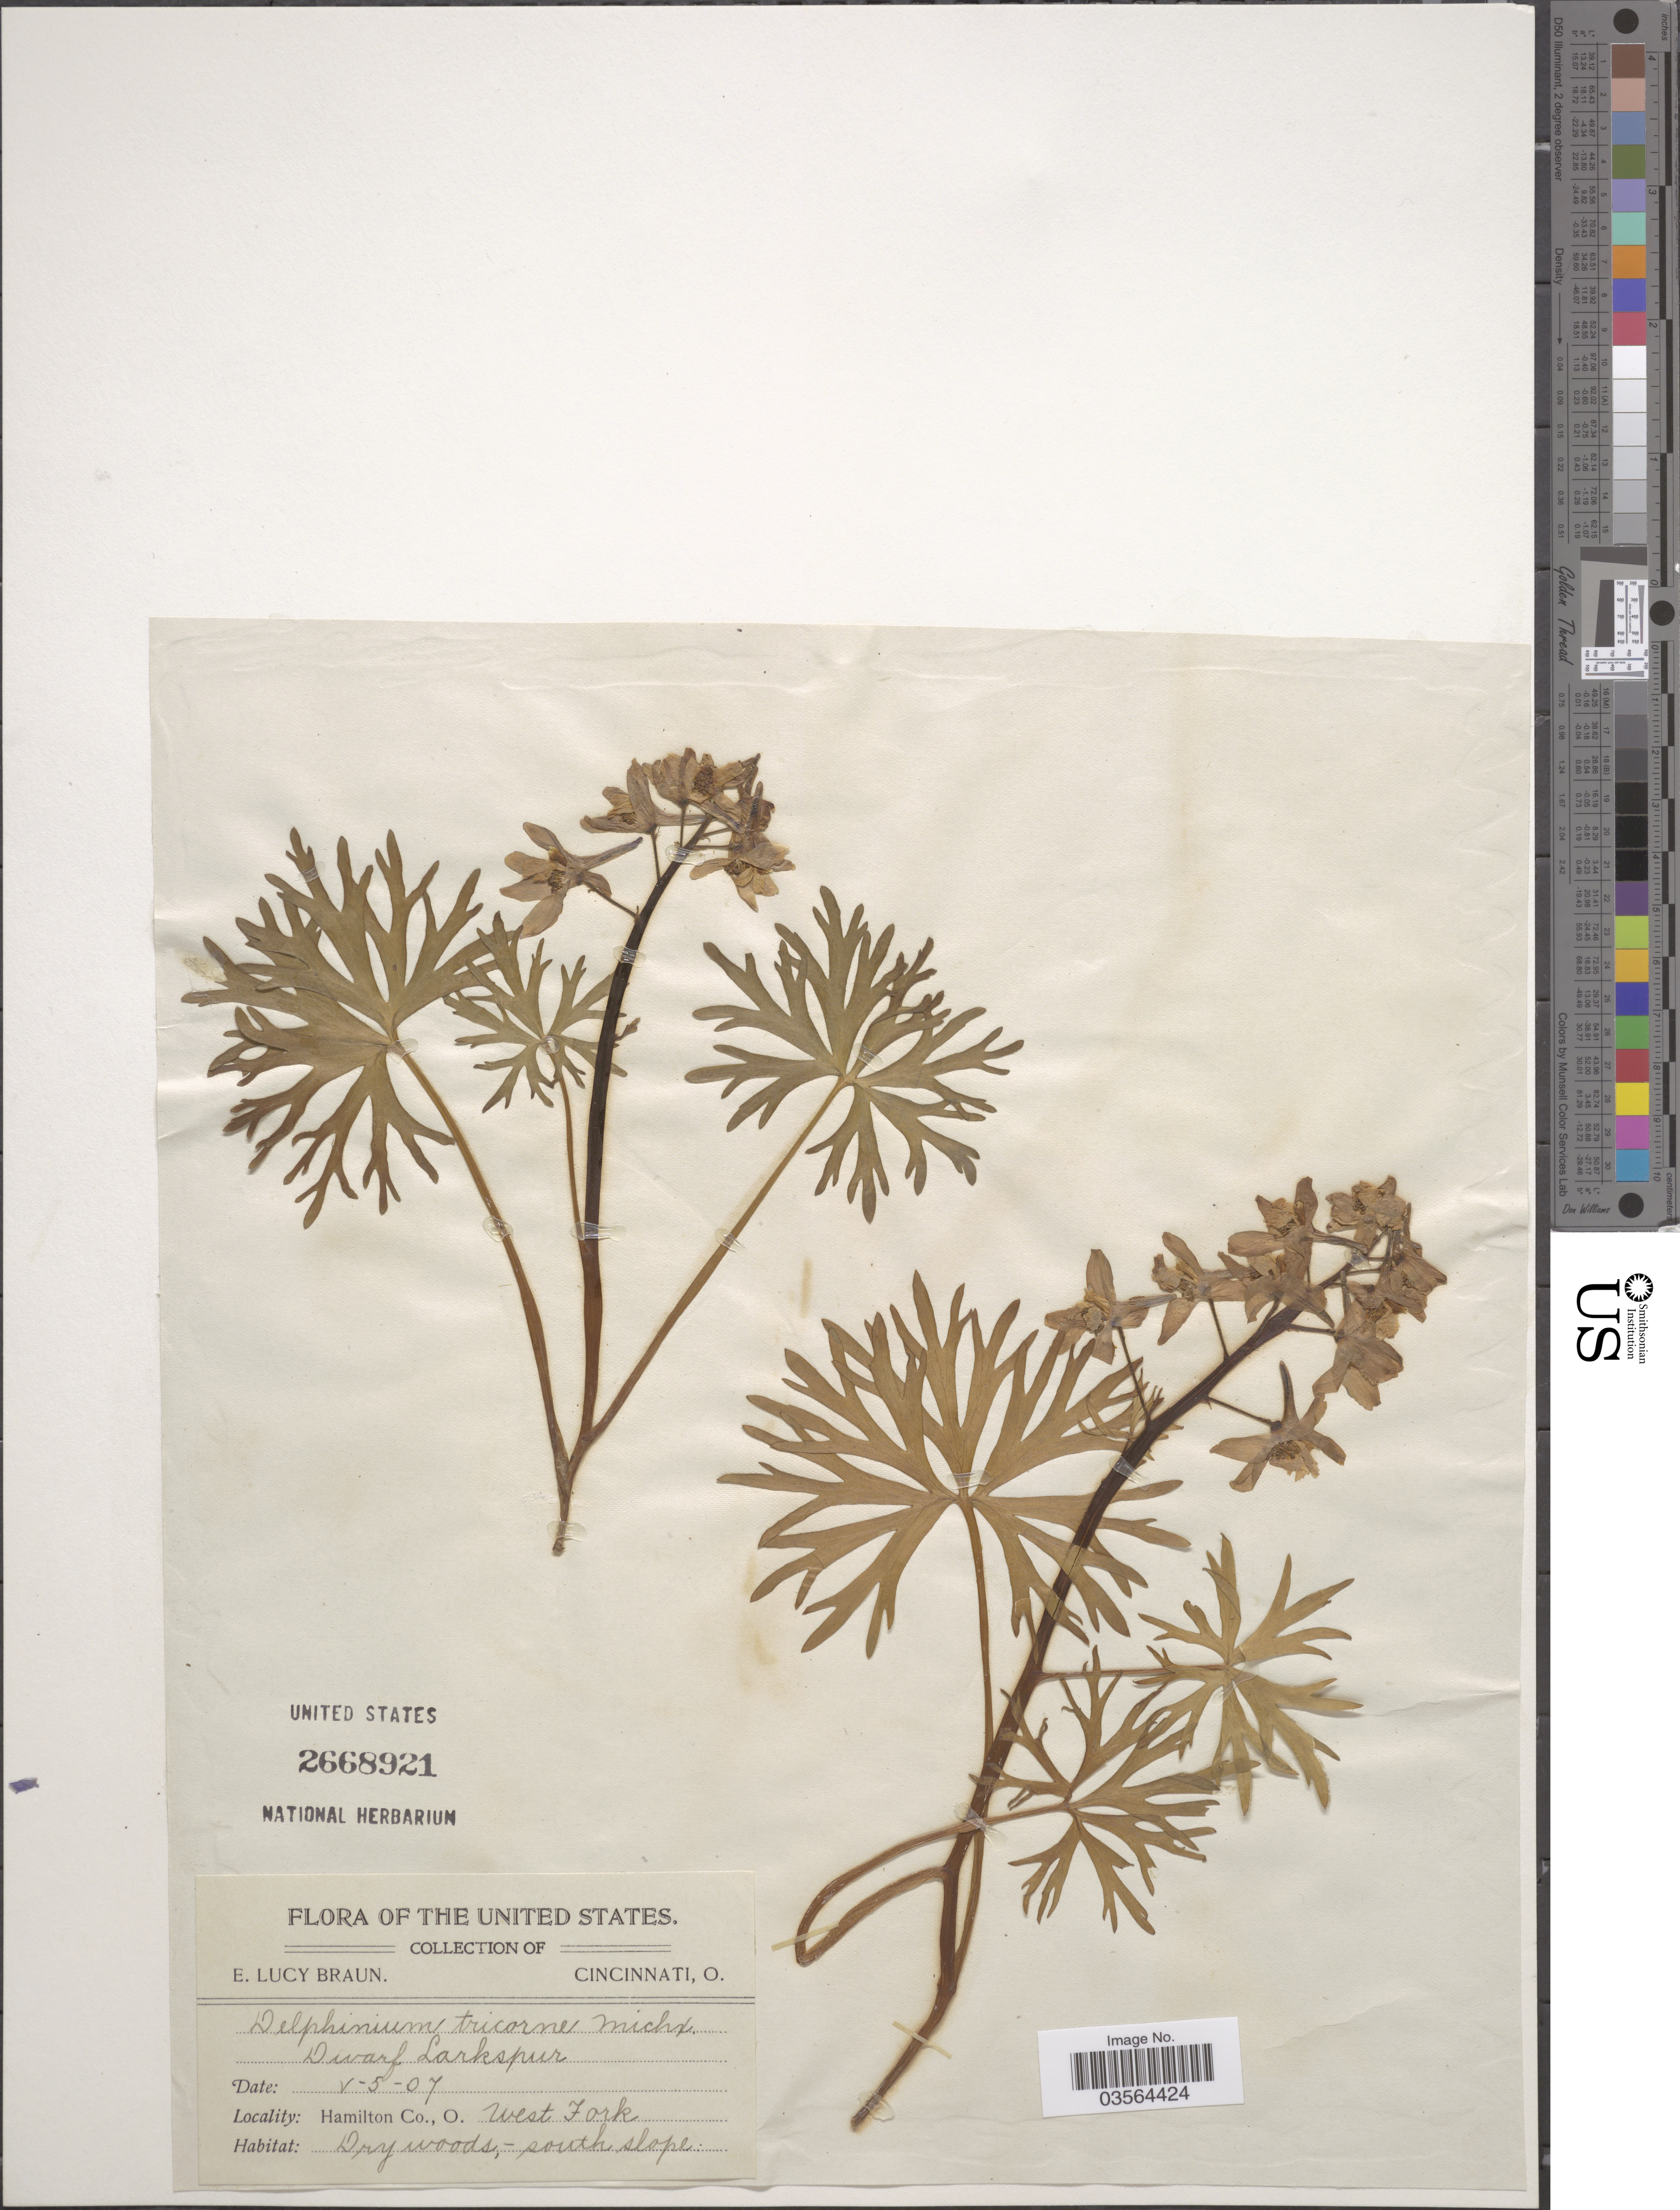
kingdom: Plantae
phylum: Tracheophyta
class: Magnoliopsida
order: Ranunculales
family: Ranunculaceae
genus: Delphinium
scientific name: Delphinium tricorne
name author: Michx.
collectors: E. L. Braun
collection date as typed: Transcribed d/m/y: 5/5/7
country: United States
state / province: Ohio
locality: Hamilton Co. West Fork. South slope.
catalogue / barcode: US 2668921